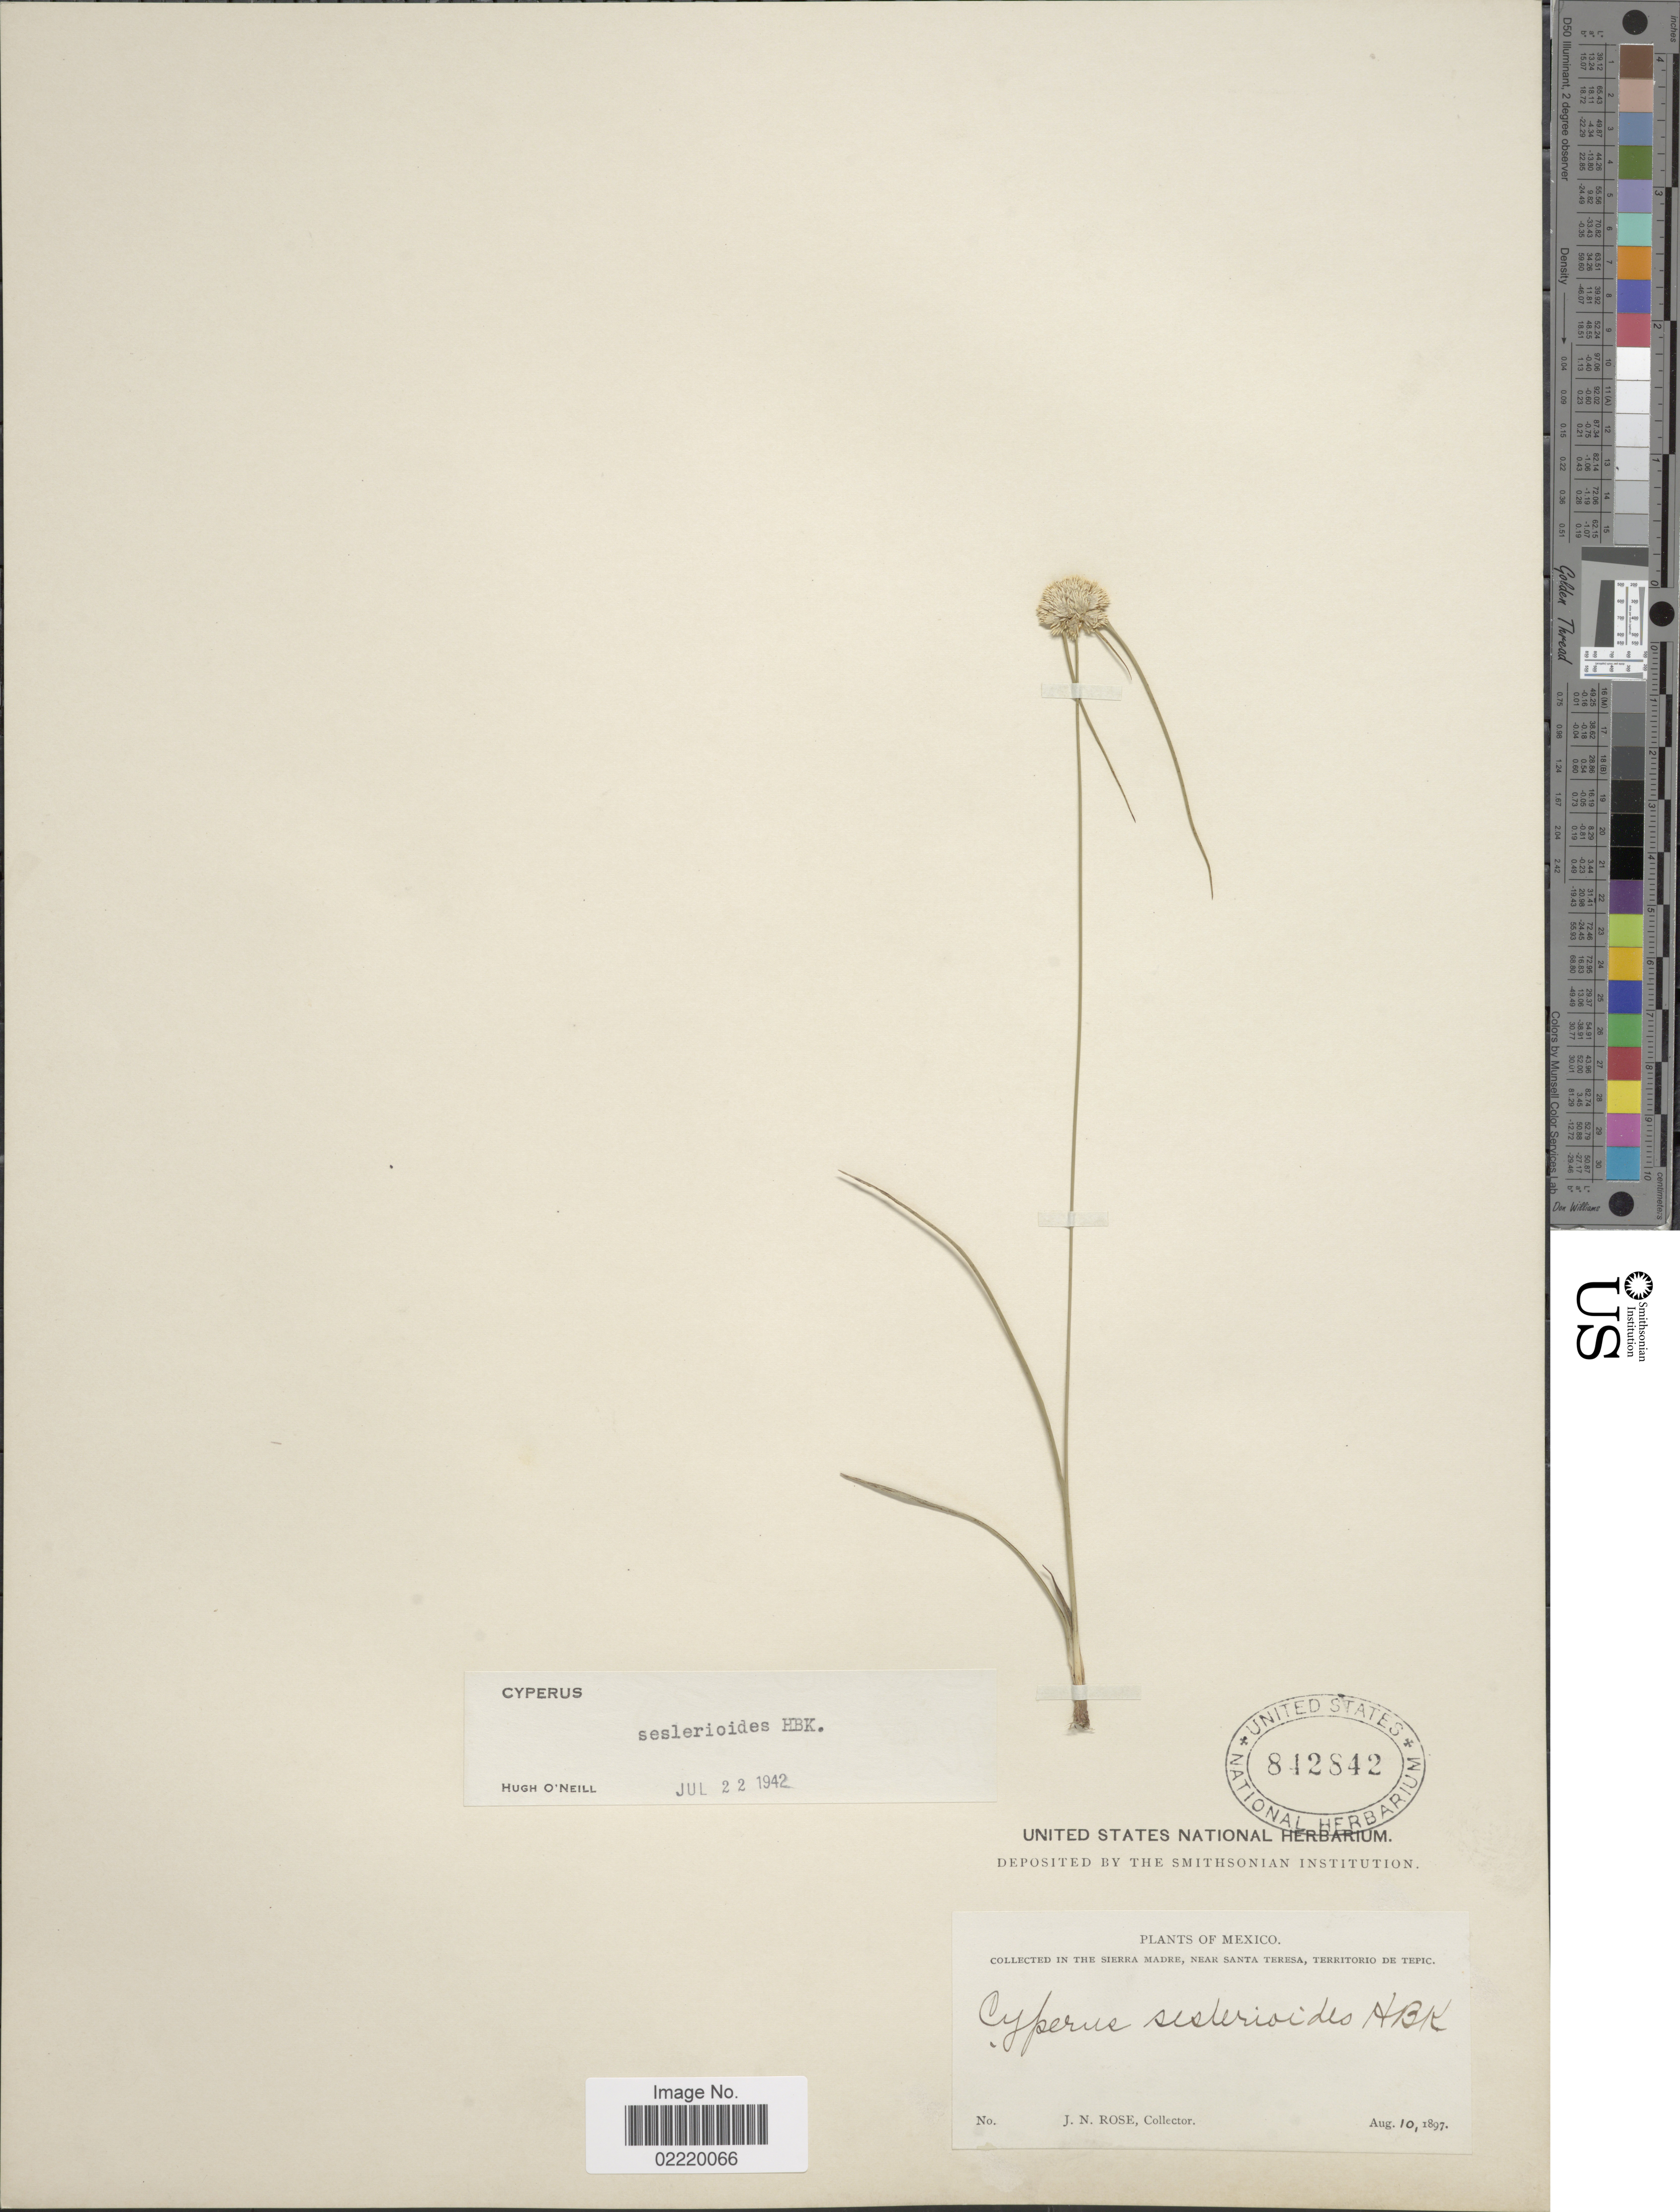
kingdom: Plantae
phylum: Tracheophyta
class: Liliopsida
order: Poales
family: Cyperaceae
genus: Cyperus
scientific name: Cyperus seslerioides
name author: Kunth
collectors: J. N. Rose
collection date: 1897-08-10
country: Mexico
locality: In the Sierra Madres, near Santa Teresa, territorio de Tepic.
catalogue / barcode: US 842842